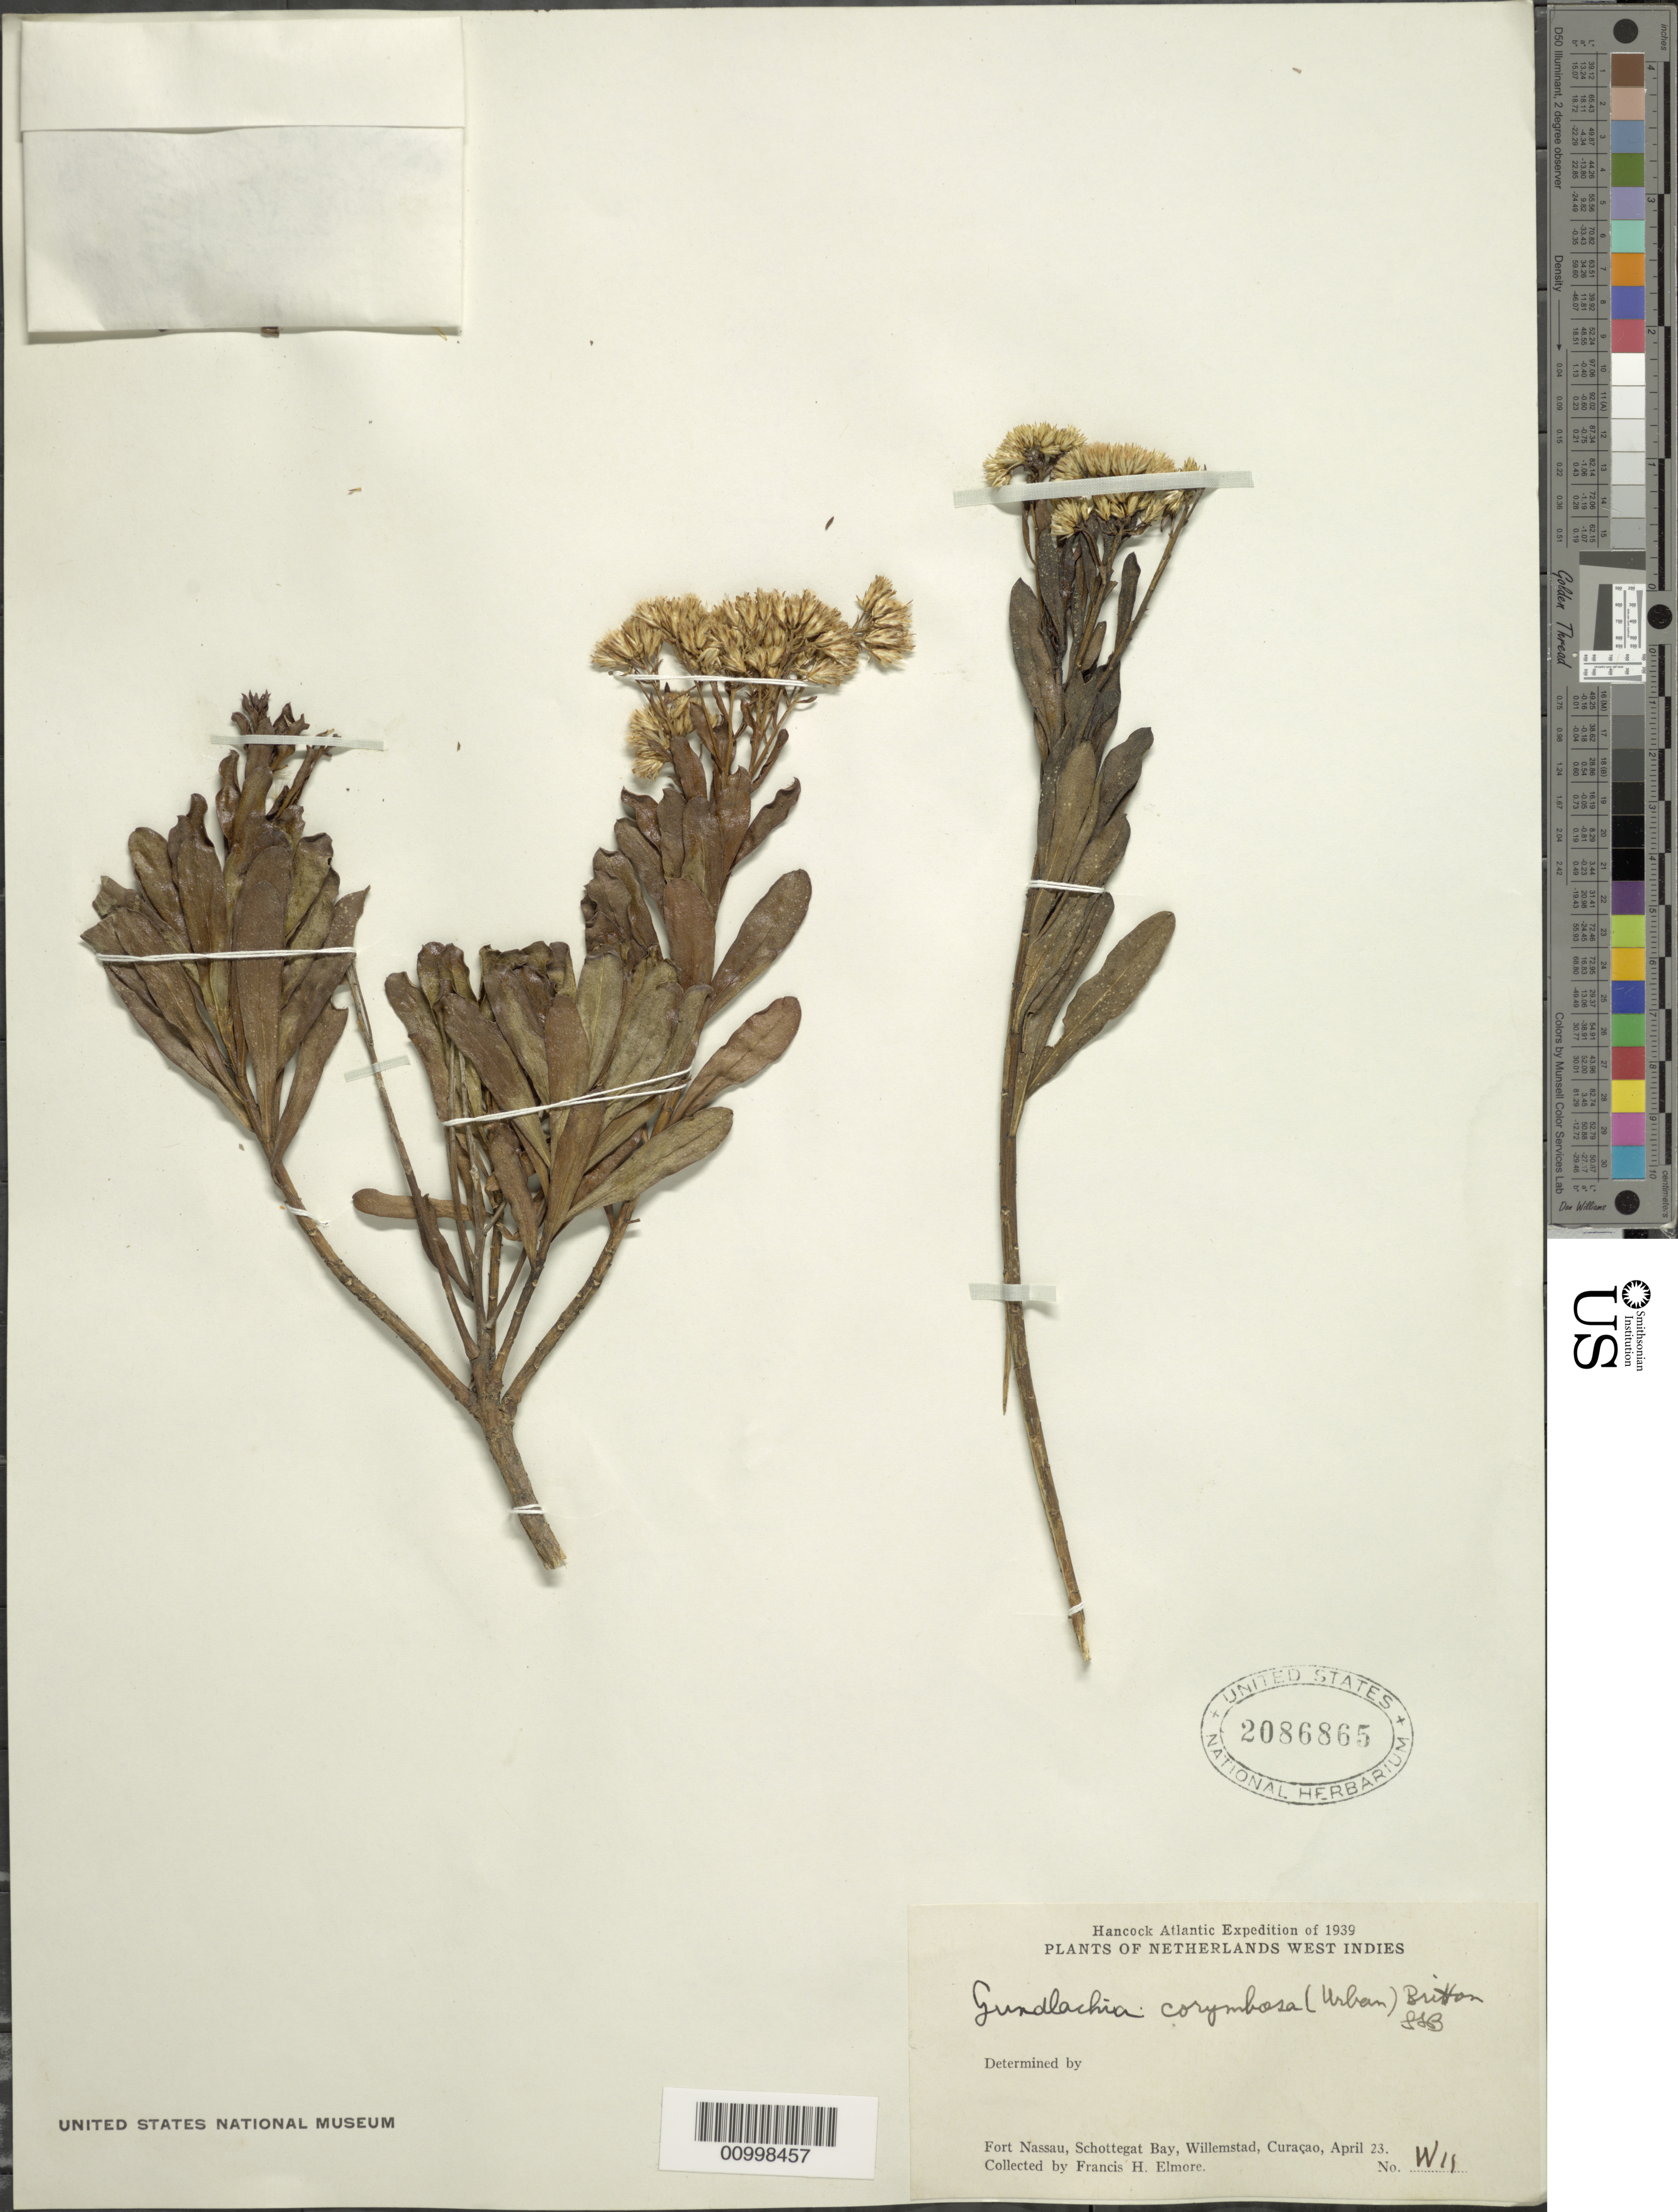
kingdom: Plantae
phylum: Tracheophyta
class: Magnoliopsida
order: Asterales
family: Asteraceae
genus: Gundlachia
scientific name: Gundlachia corymbosa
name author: (Urb.) Britton ex Bold.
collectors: F. H. Elmore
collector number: W11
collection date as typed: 23 Apr 1939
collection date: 1939-04-23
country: Curaçao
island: Curaçao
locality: Fort Nassau, Schottegat Bay, Willemstad.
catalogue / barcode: US 2086865